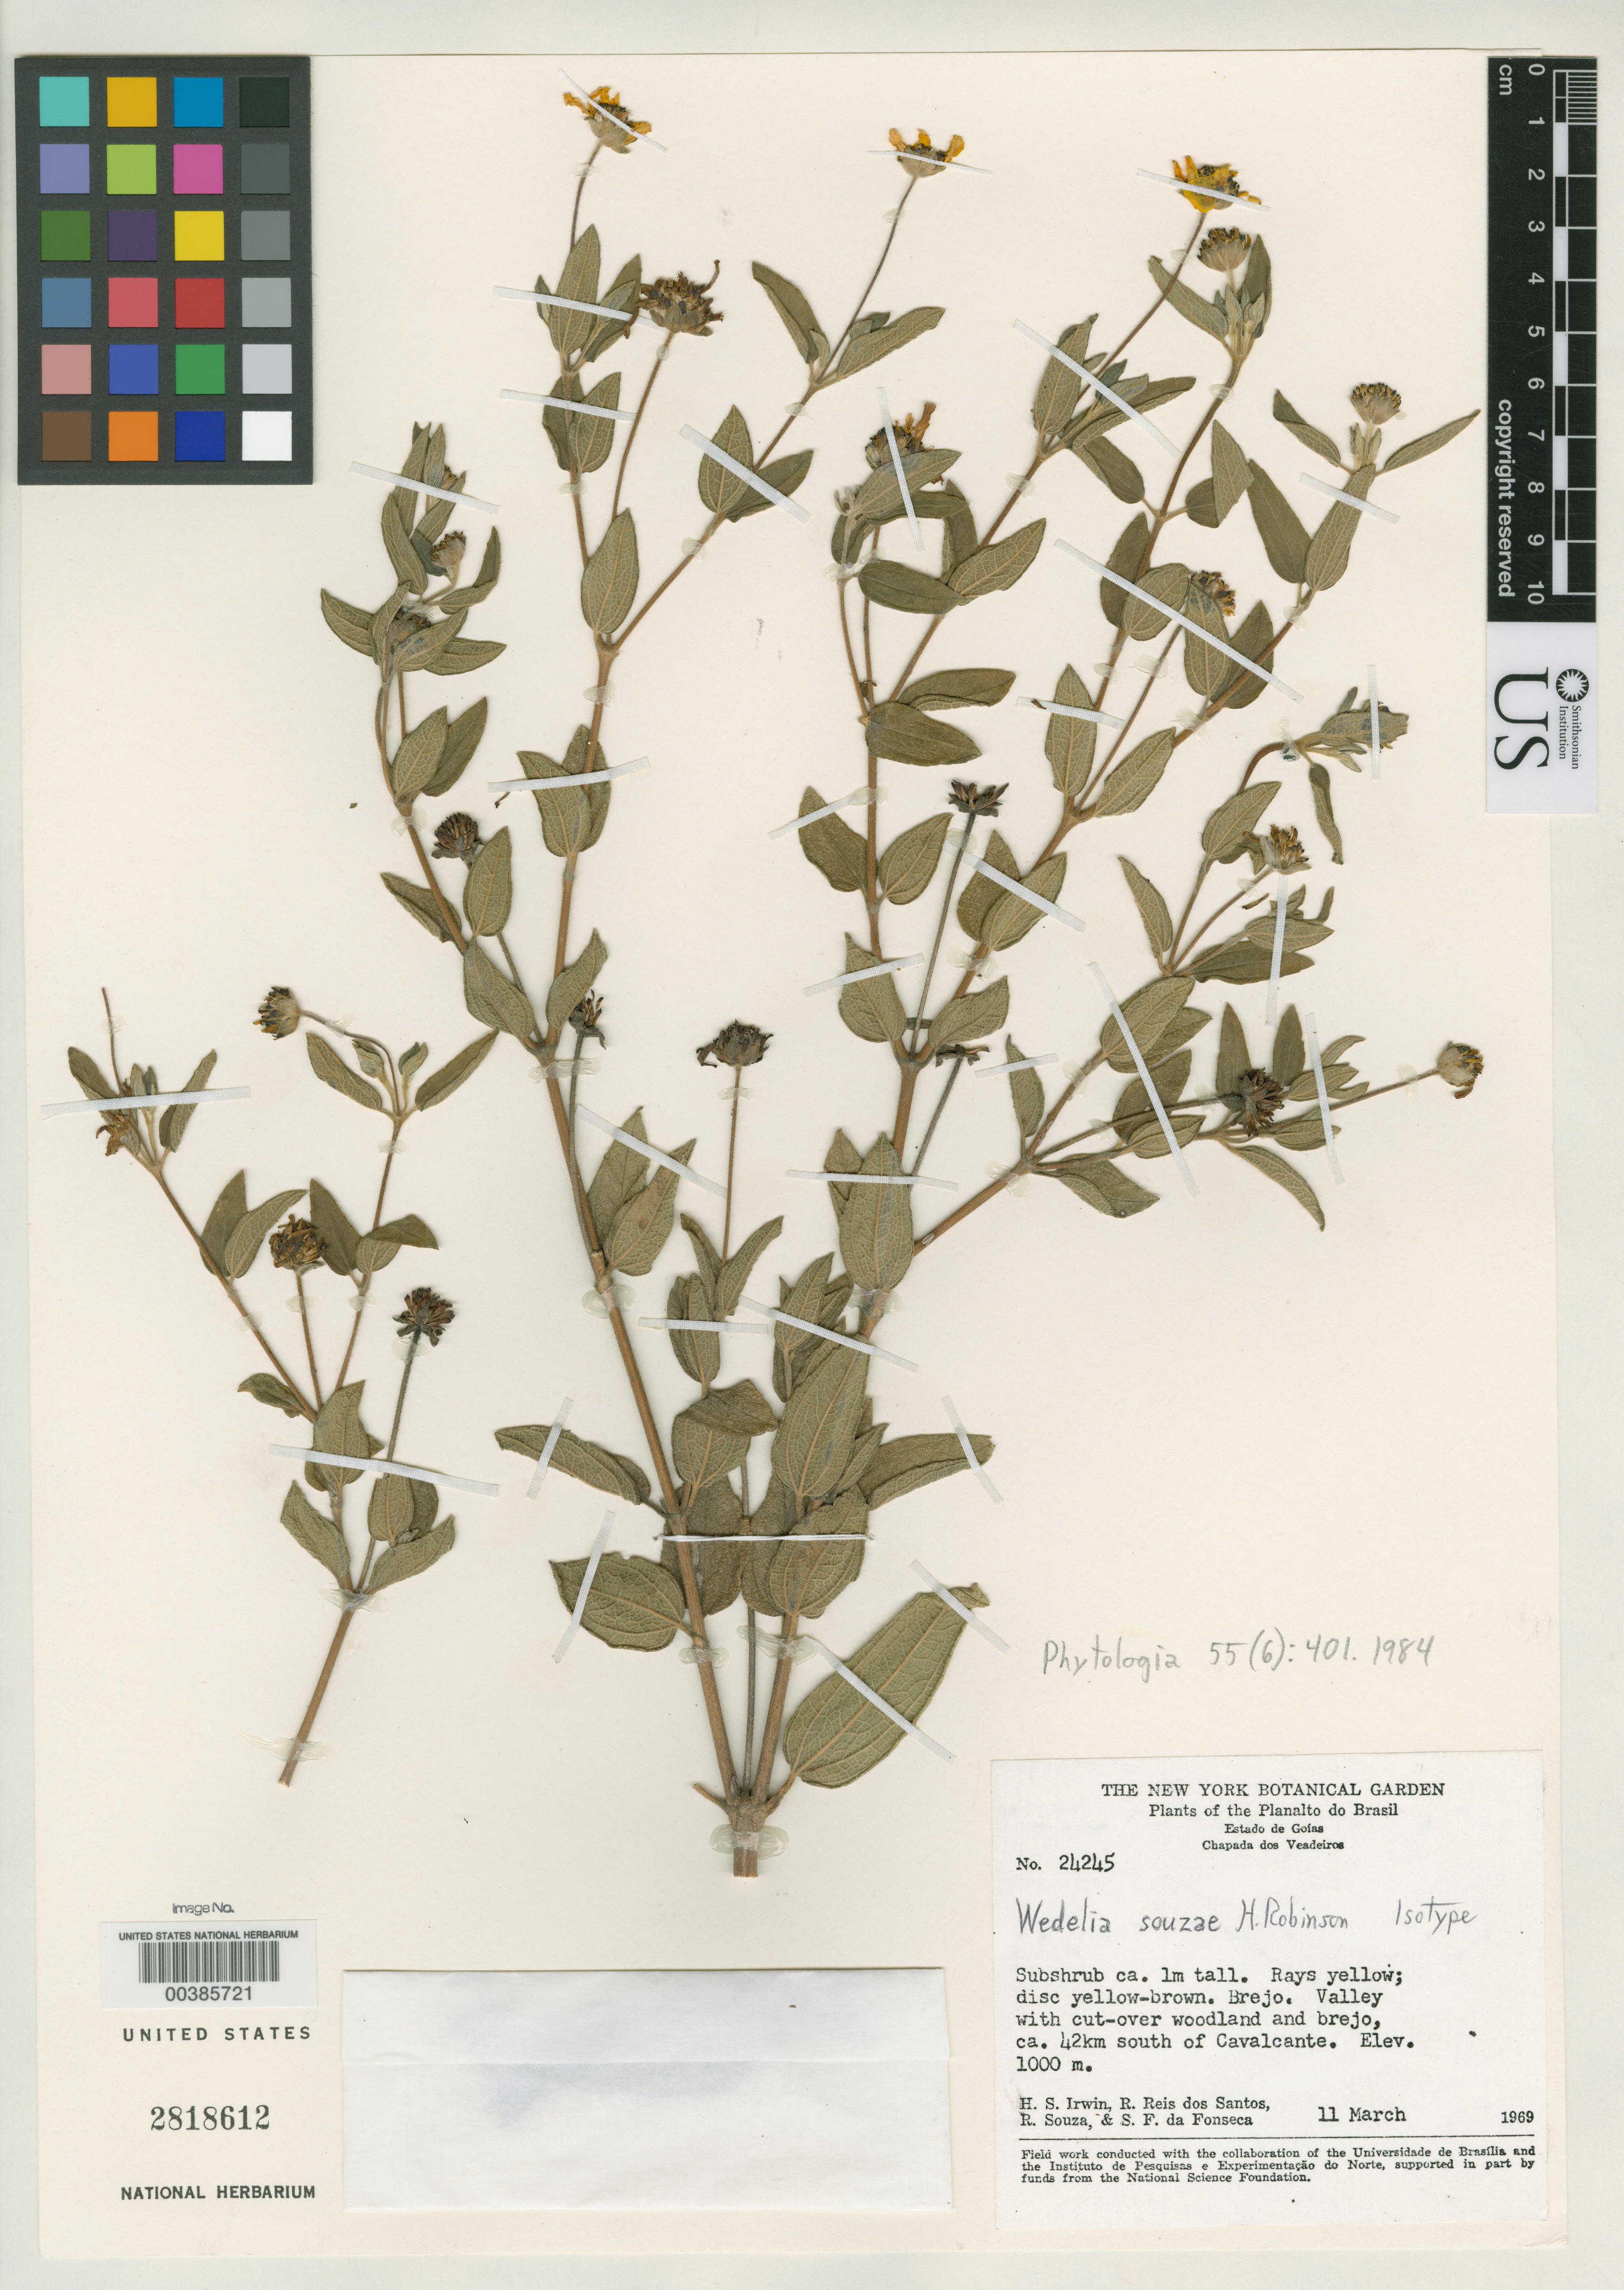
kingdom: Plantae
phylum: Tracheophyta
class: Magnoliopsida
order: Asterales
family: Asteraceae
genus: Wedelia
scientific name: Wedelia souzae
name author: H. Rob.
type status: Isotype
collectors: H. Irwin, R. G. P. Santos, R. Souza & S. F. Fonsêca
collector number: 24245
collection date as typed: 11 Mar 1969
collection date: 1969-03-11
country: Brazil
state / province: Goiás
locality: Chapada dos Verdeiros, 42 km S of Cavalcante.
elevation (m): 1000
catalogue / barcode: US 2818612